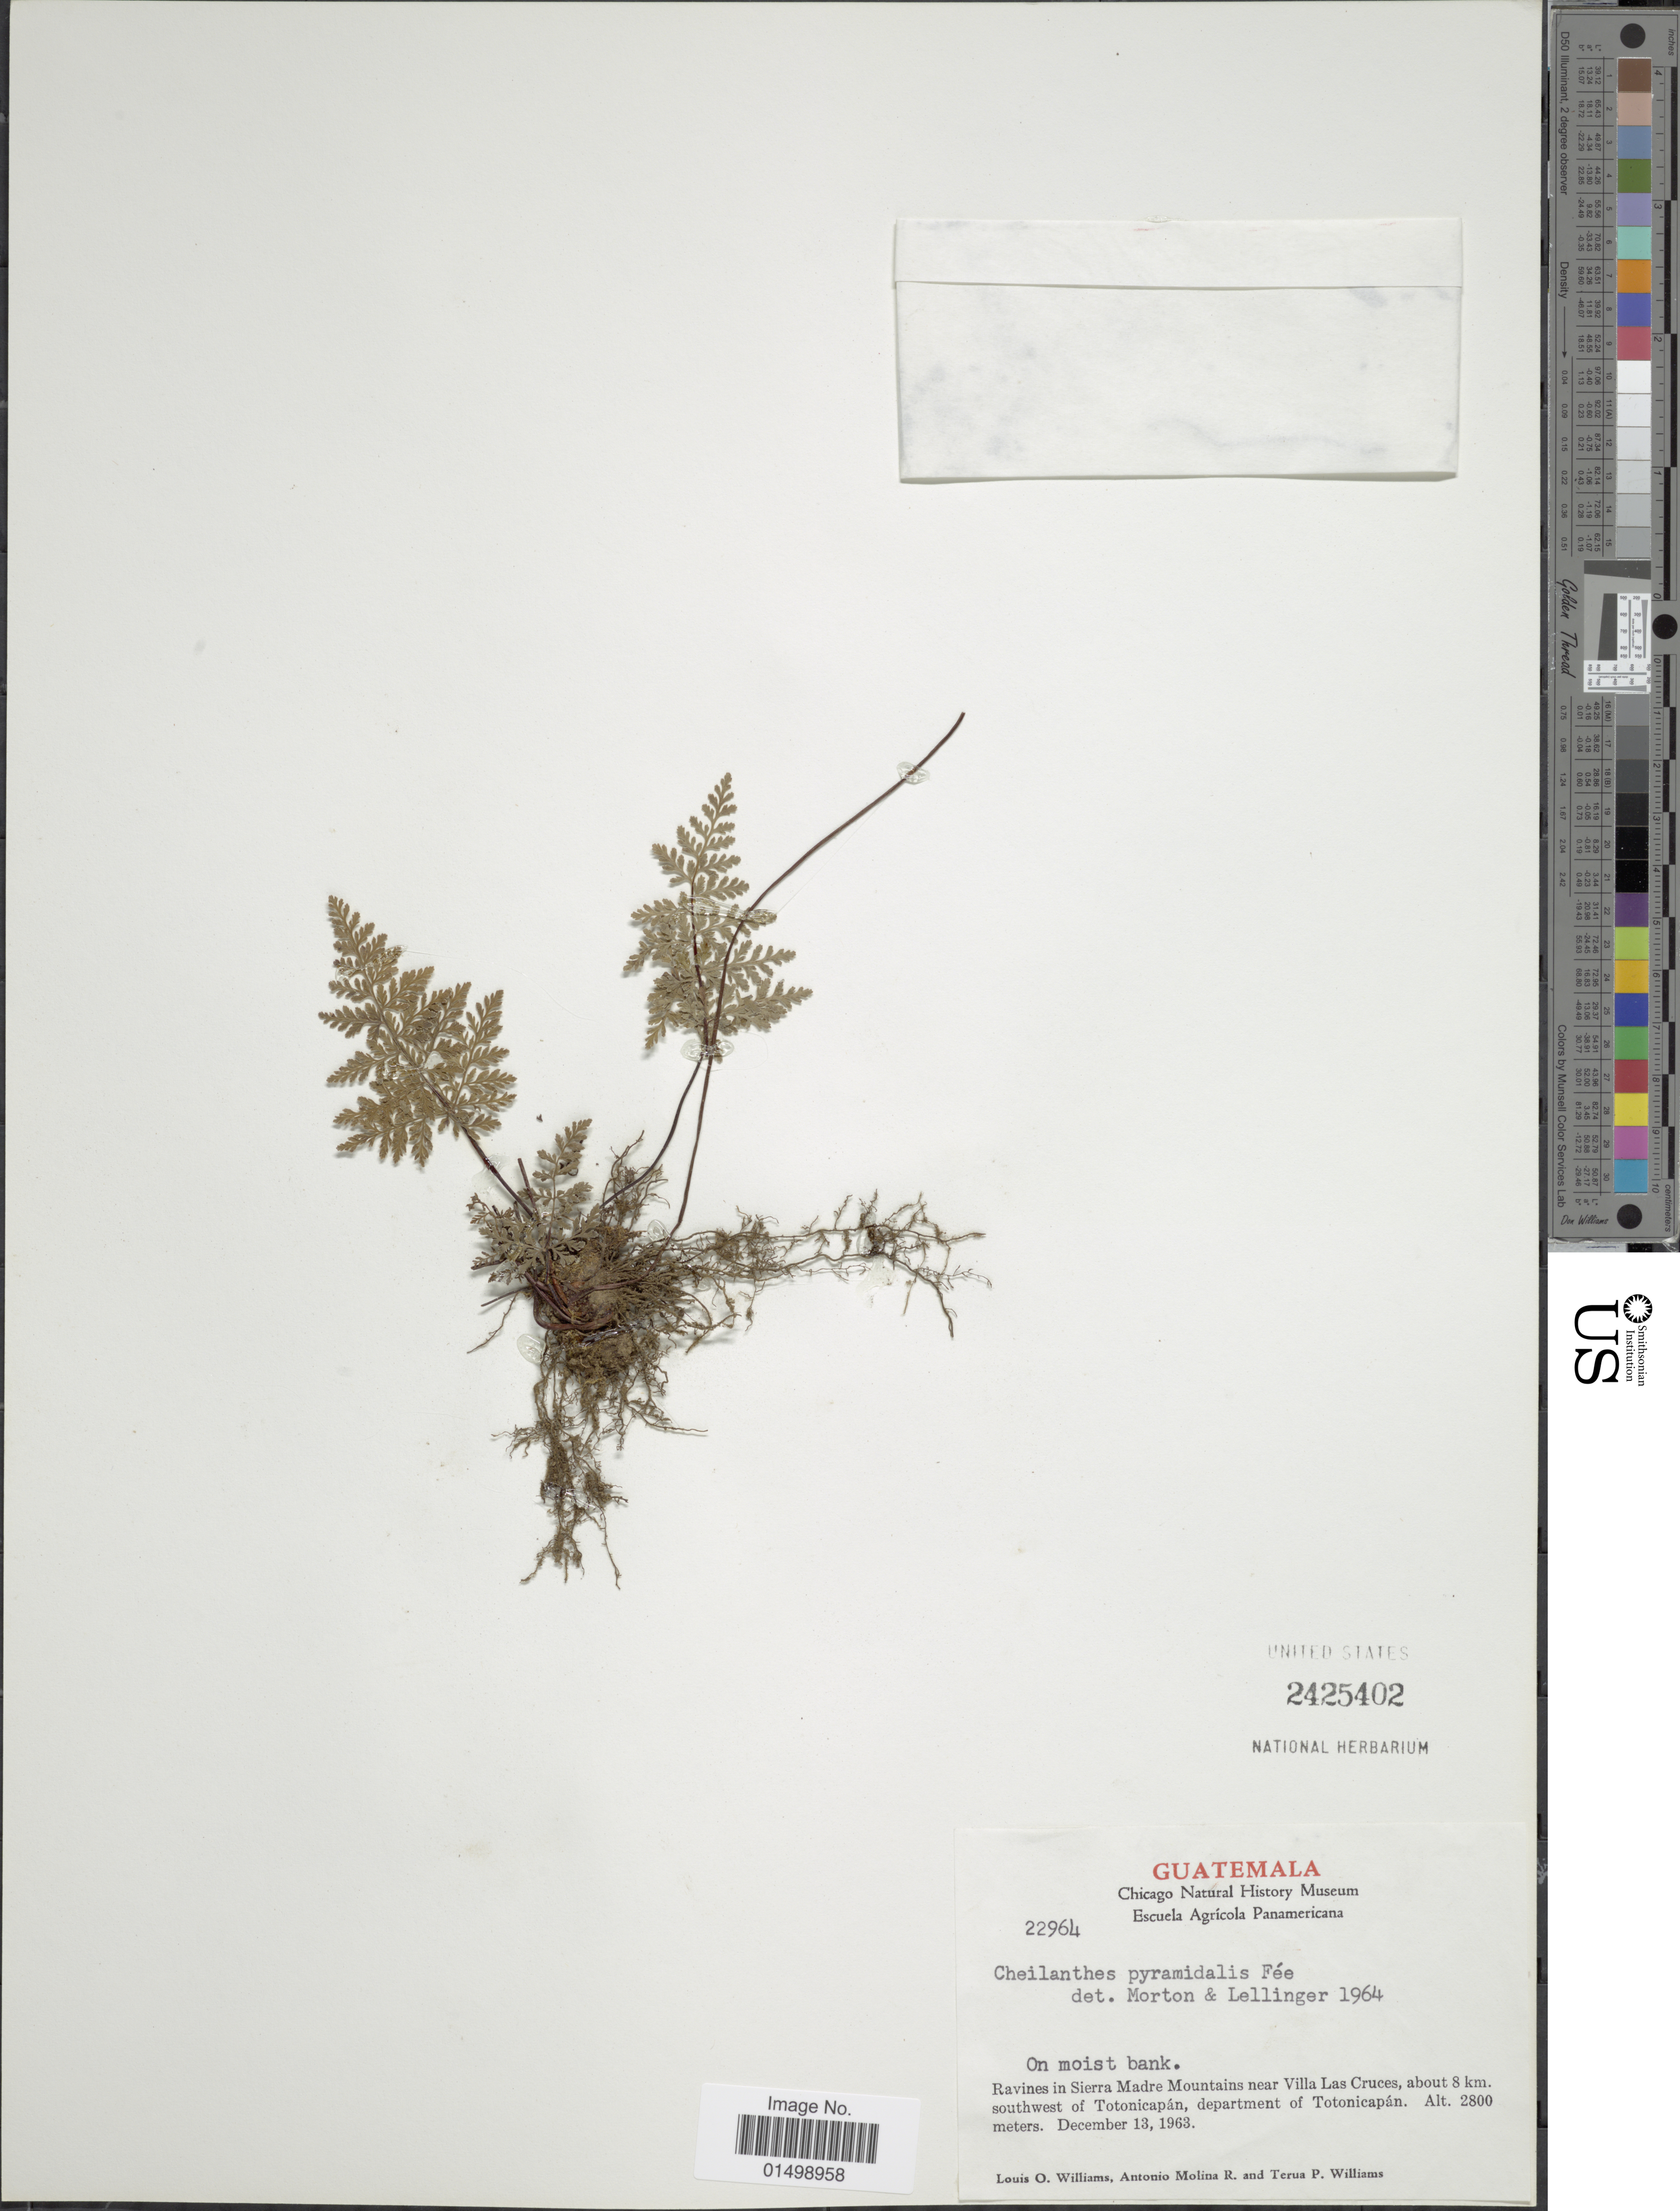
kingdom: Plantae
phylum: Tracheophyta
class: Polypodiopsida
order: Polypodiales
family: Pteridaceae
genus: Cheilanthes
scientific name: Cheilanthes pyramidalis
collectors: L. O. Williams, A. R. Molina & T. A. Williams (herbarium)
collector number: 22964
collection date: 1963-12-13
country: Guatemala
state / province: Totonicapan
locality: Ravines in Sierra Madre Moutains near Villa Las Cruces, about 8 km southwest of Totonicapan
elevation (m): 2800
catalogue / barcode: US 2425402